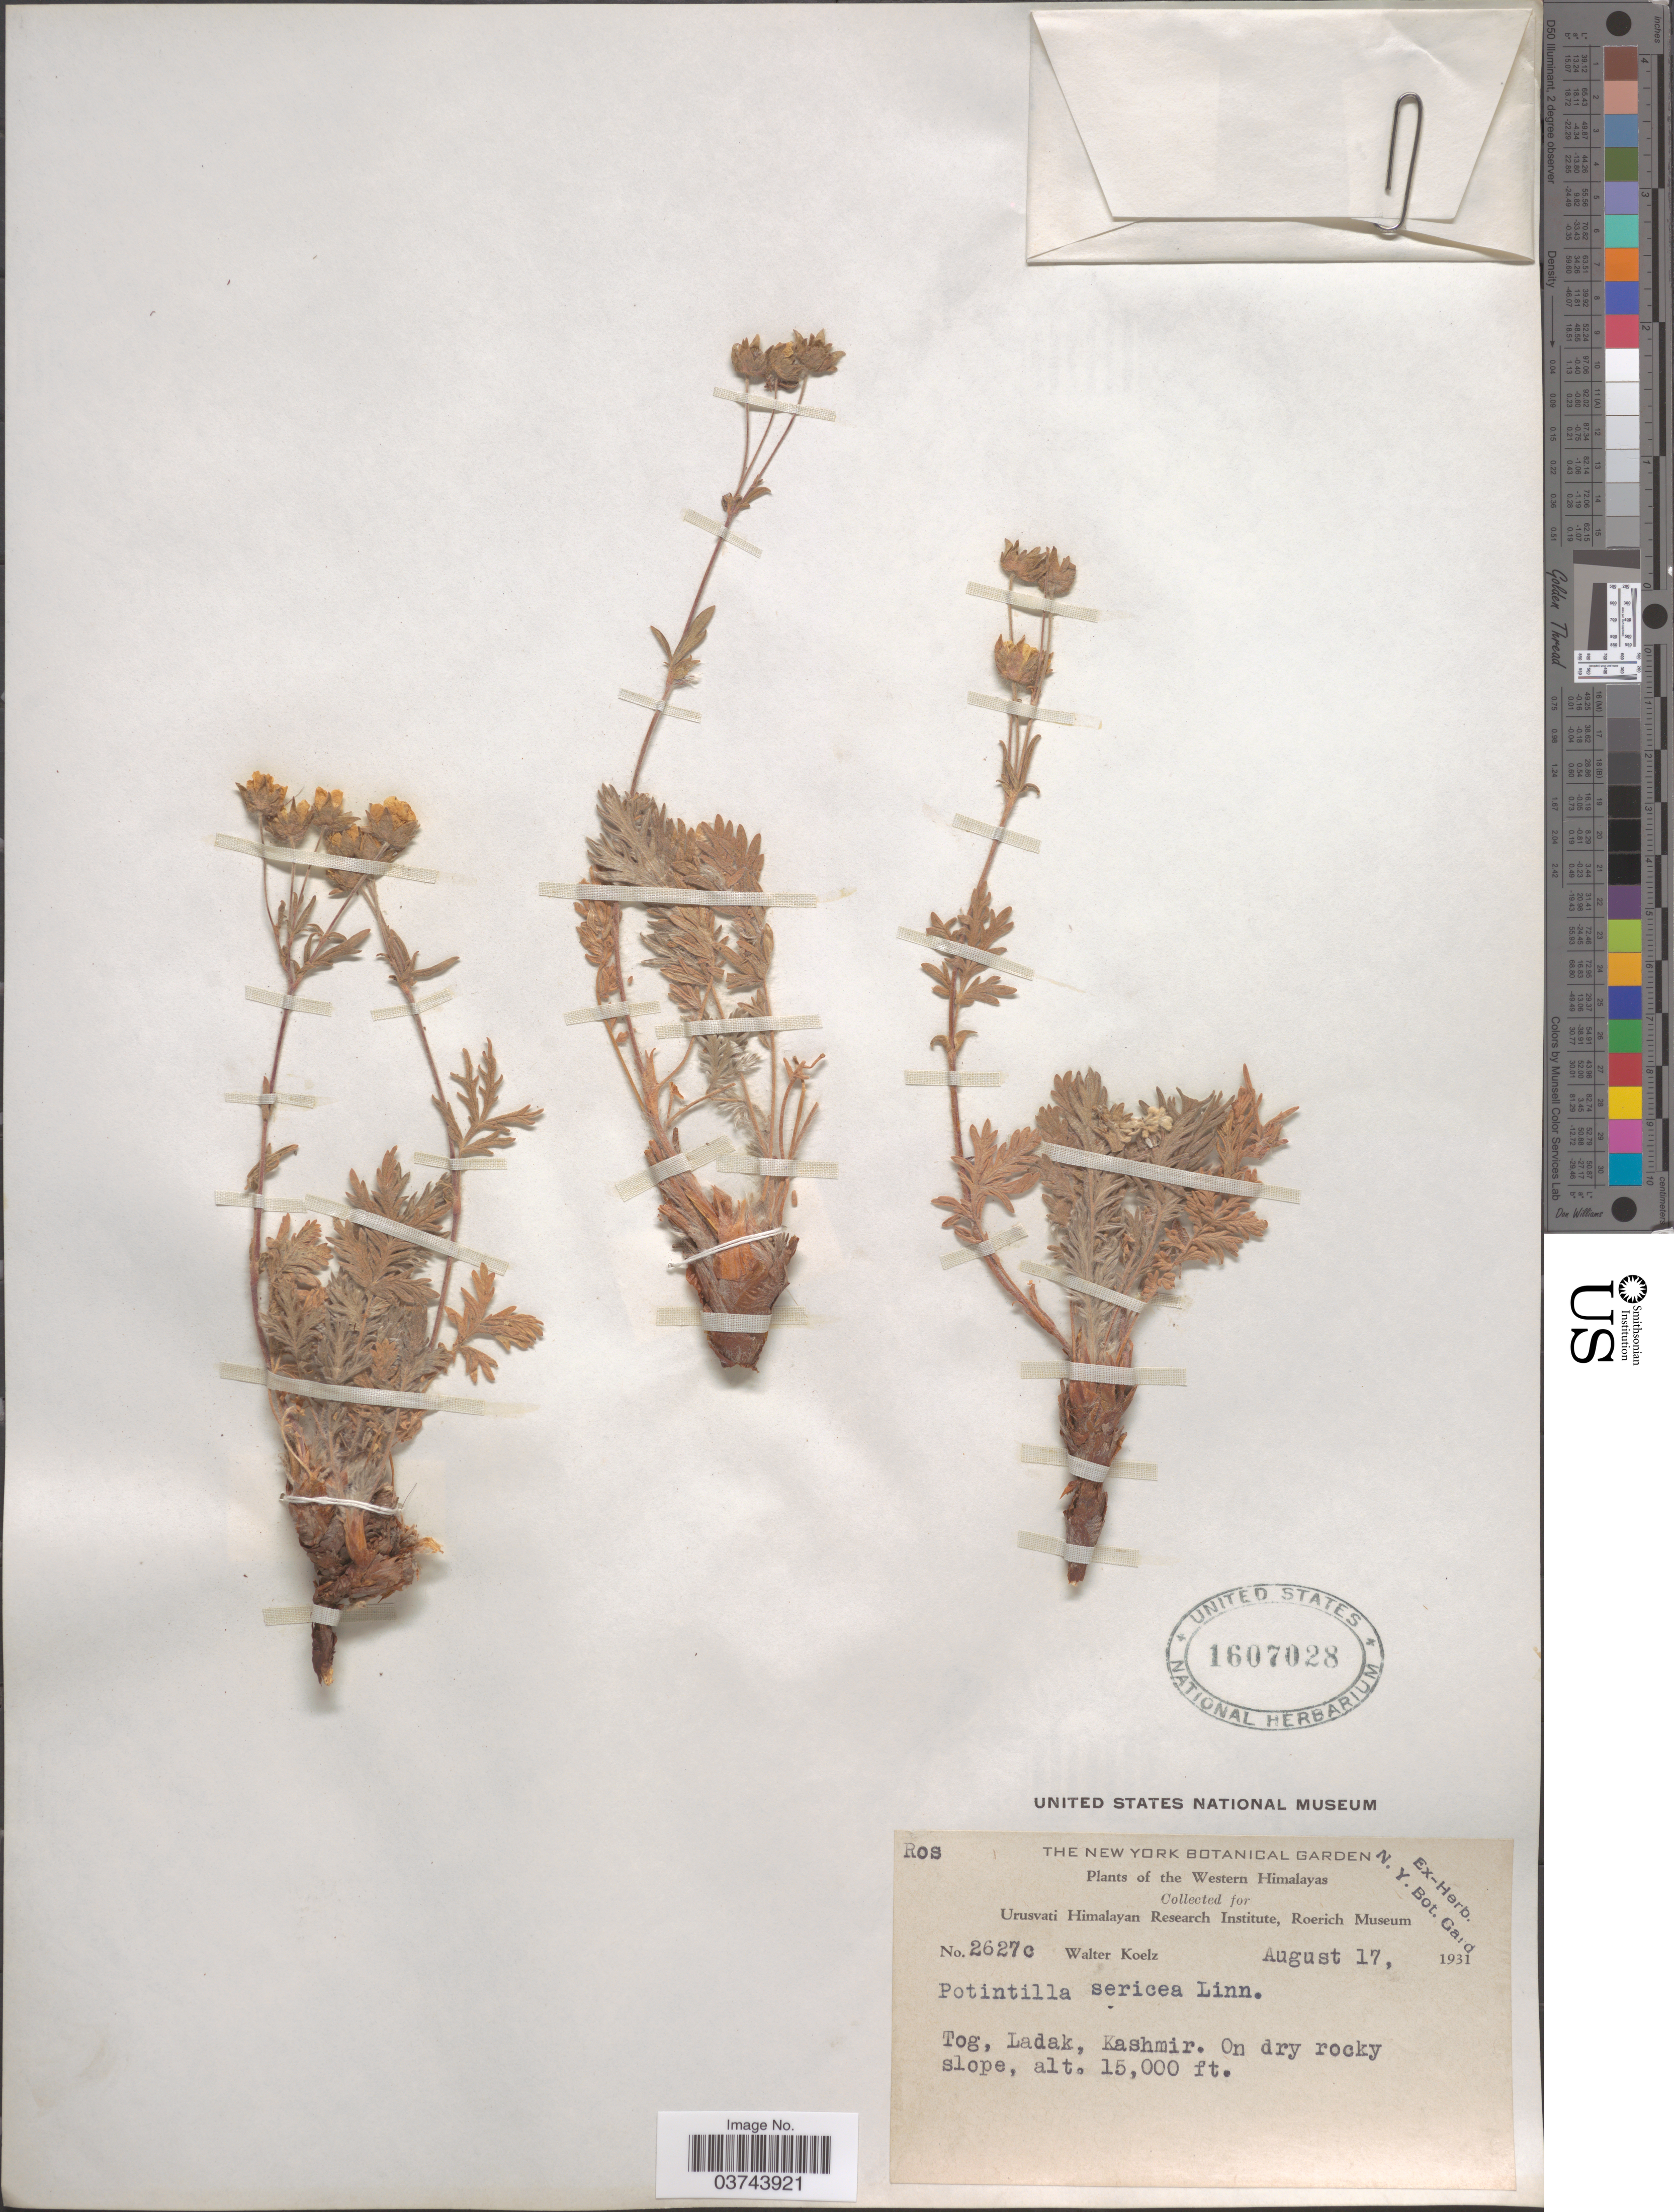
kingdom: Plantae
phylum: Tracheophyta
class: Magnoliopsida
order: Rosales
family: Rosaceae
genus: Potentilla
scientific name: Potentilla sericea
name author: L.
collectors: W. N. Koelz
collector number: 2627c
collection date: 1931-08-17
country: India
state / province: Ladakh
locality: Western Himalayas. Tog, Ladak, Kashmir.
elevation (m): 4572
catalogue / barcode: US 1607028